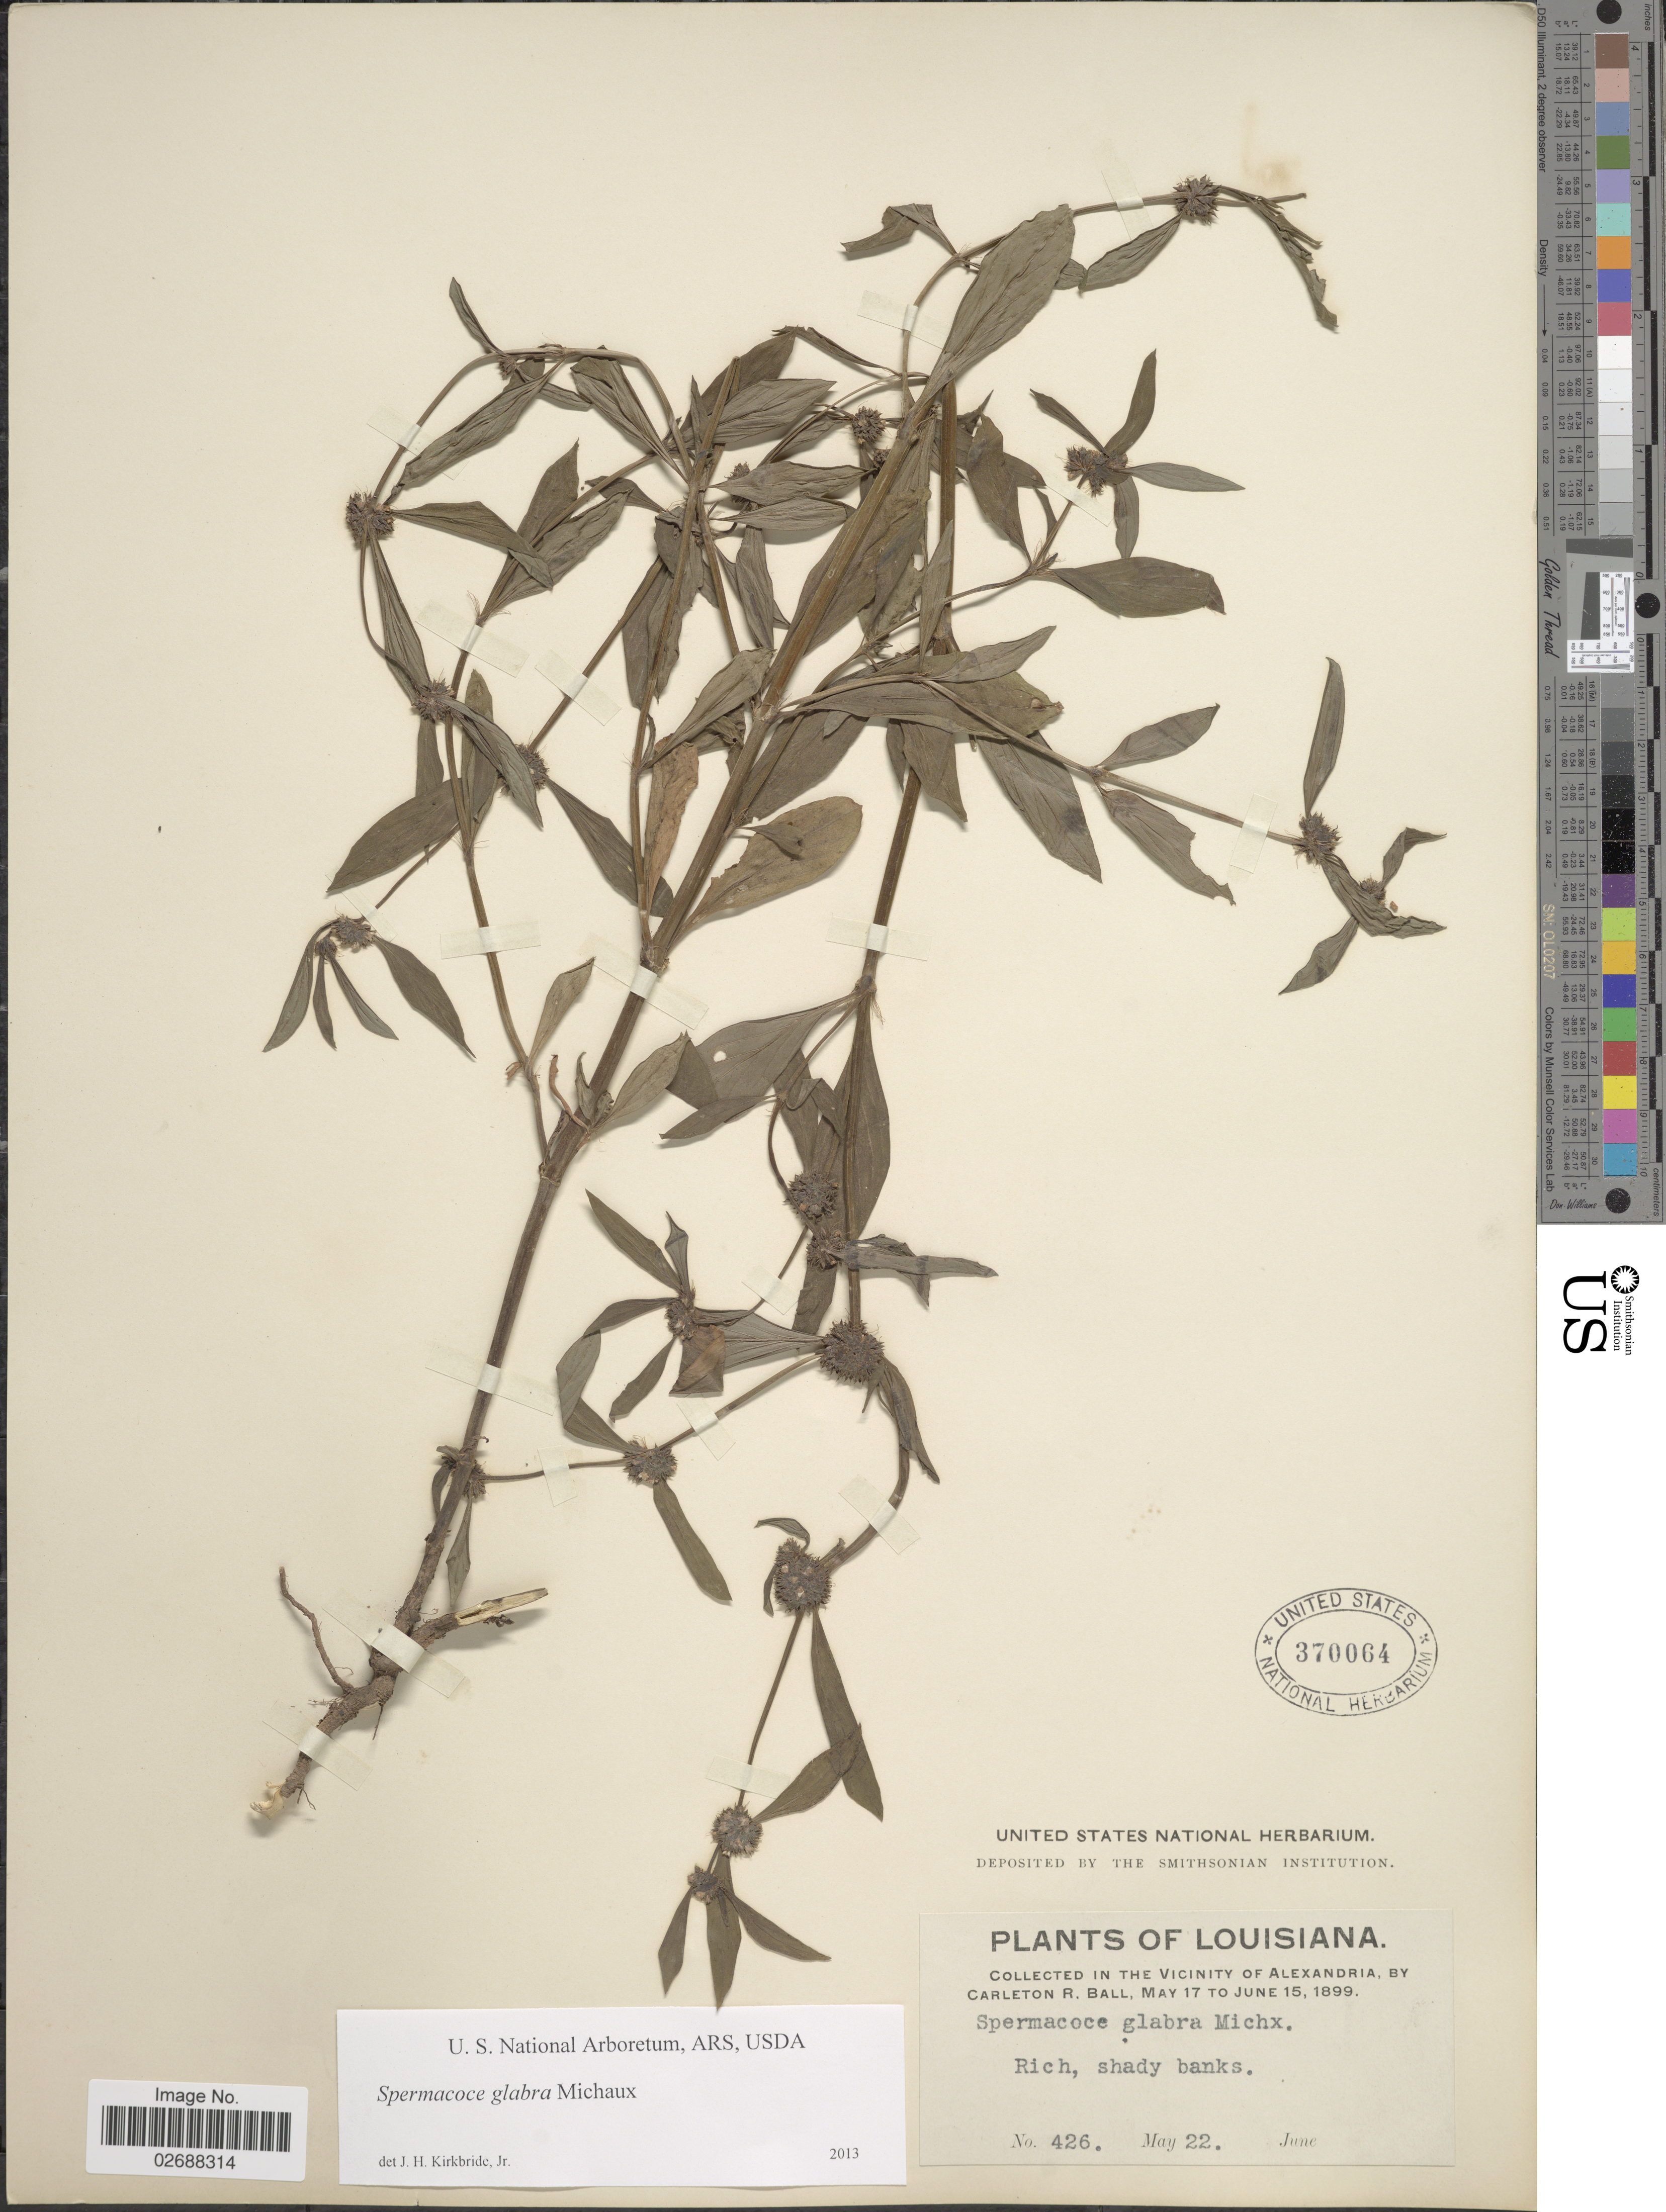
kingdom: Plantae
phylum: Tracheophyta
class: Magnoliopsida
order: Gentianales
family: Rubiaceae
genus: Spermacoce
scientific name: Spermacoce glabra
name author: Michx.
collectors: C. R. Ball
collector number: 426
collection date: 1899-05-22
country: United States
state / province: Louisiana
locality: Vicinity of Alexandria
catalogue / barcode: US 370064